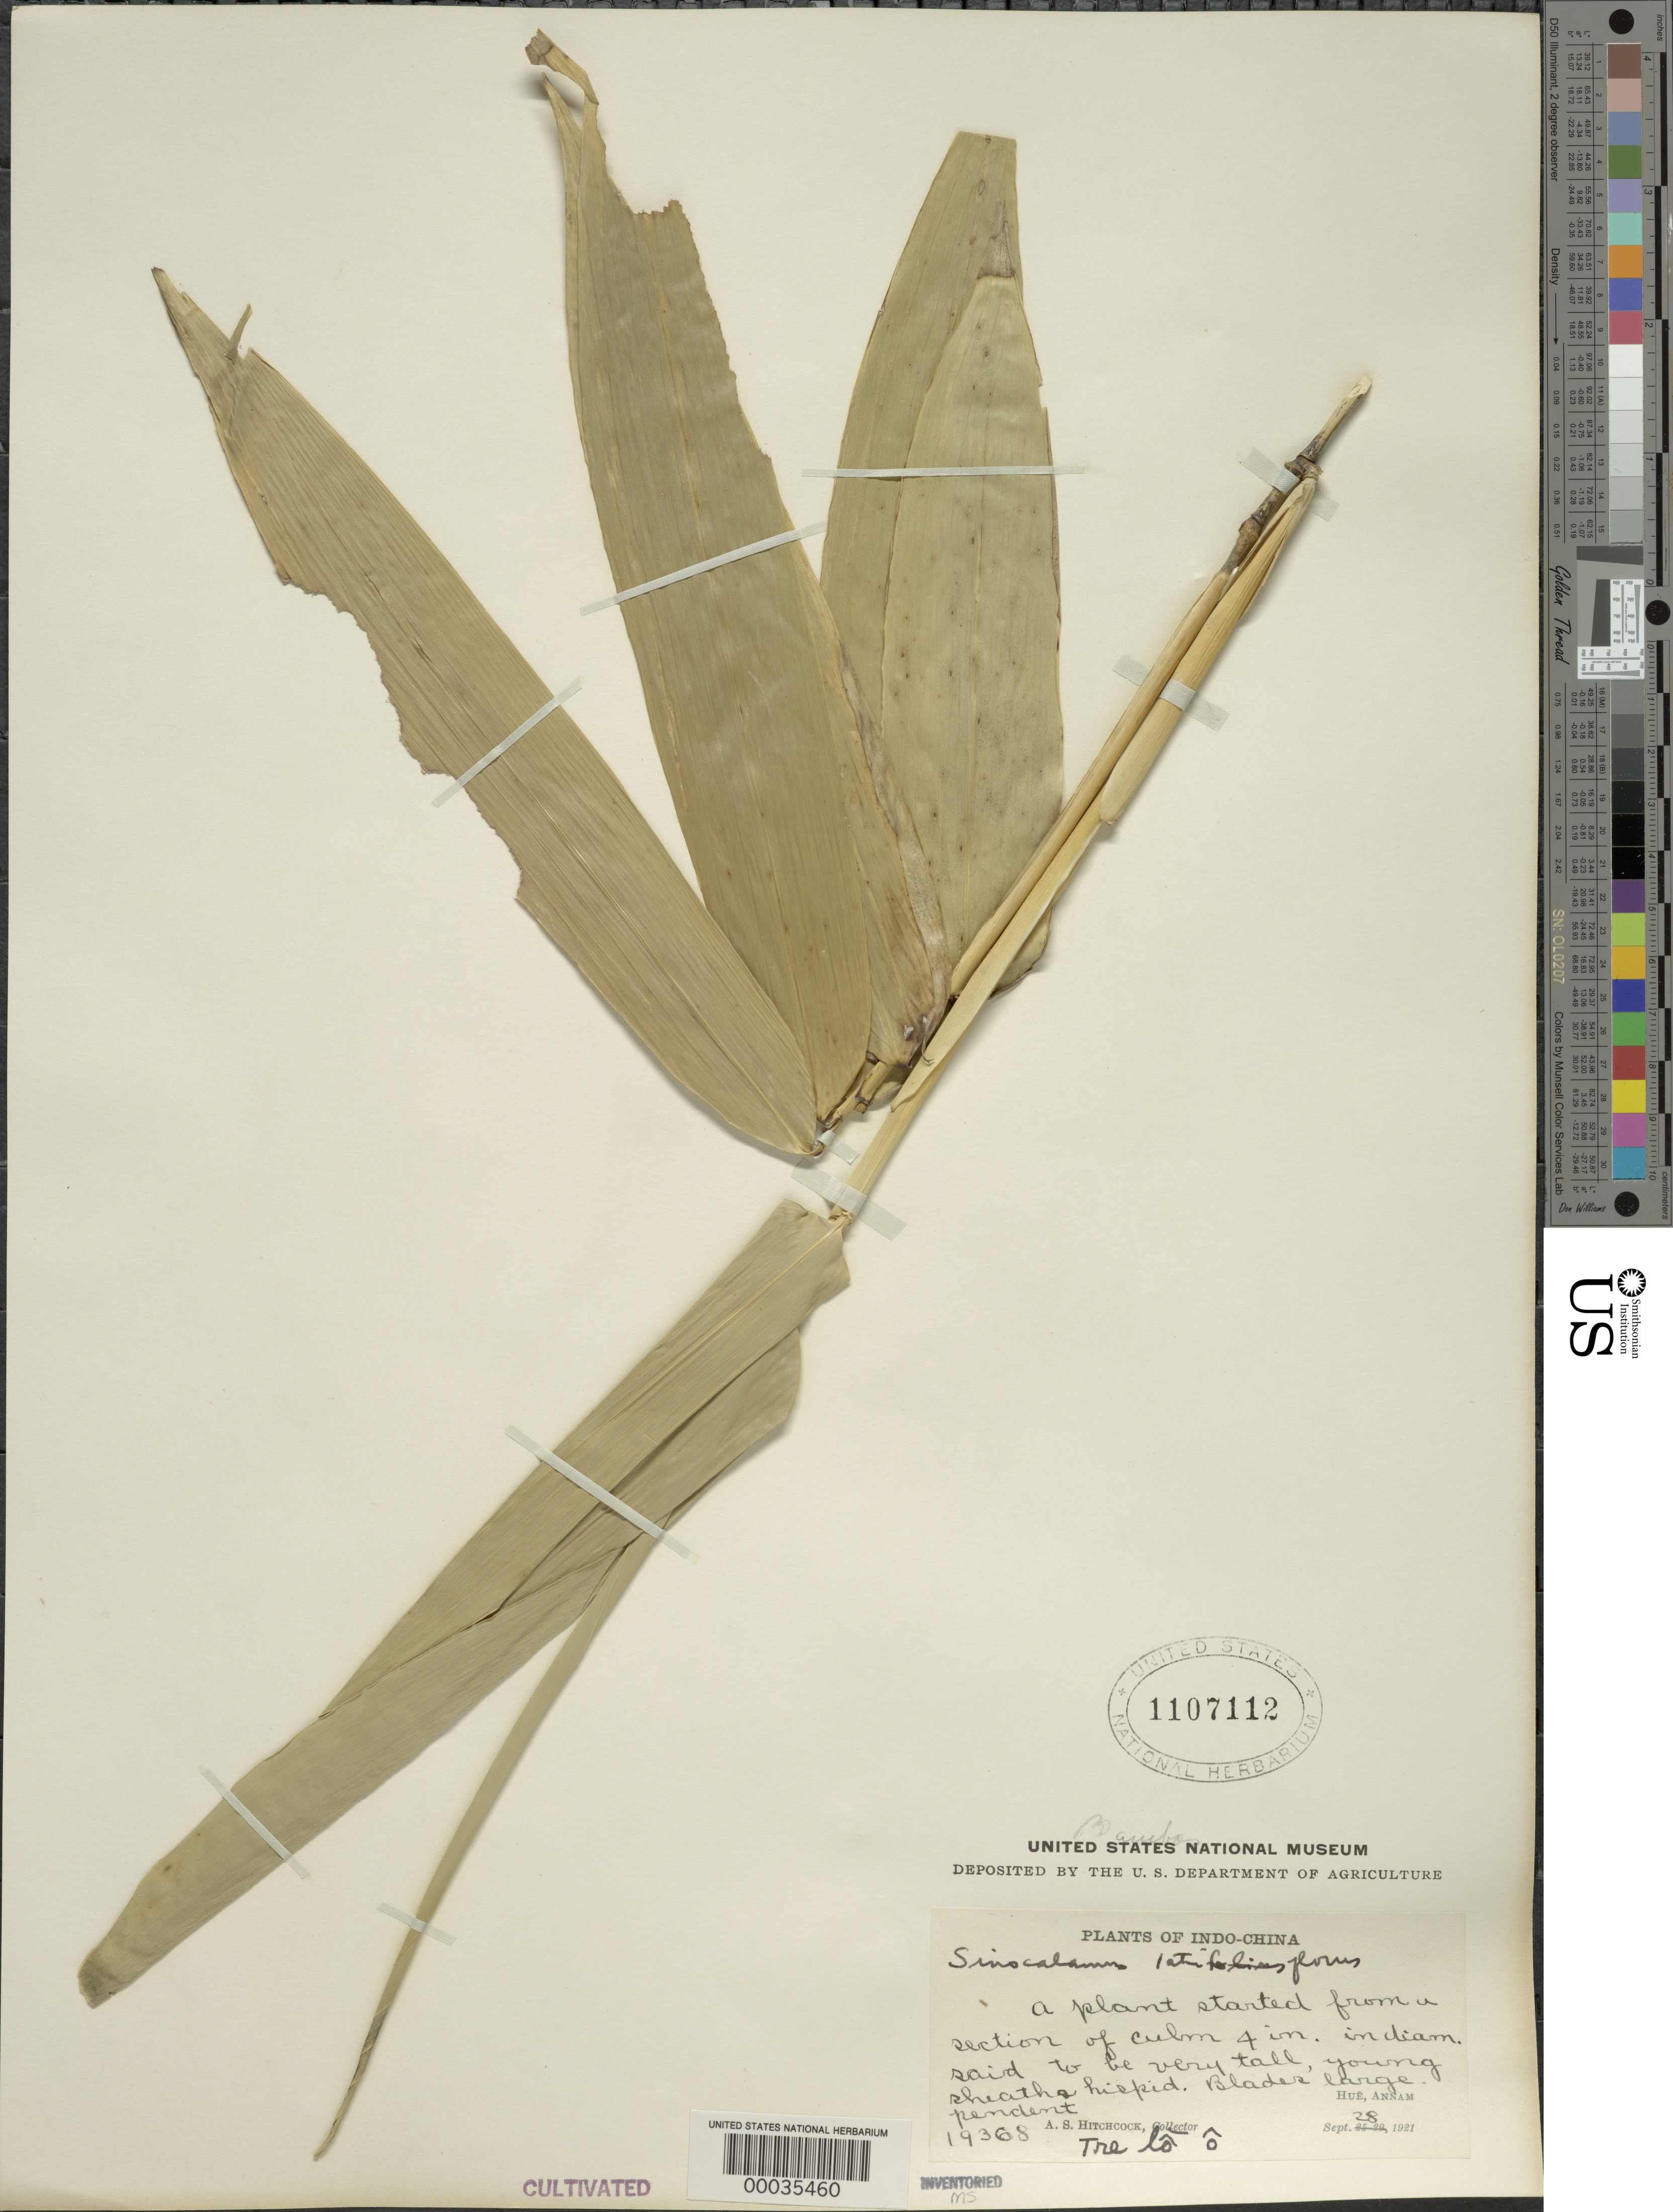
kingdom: Plantae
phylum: Tracheophyta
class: Liliopsida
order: Poales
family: Poaceae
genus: Dendrocalamus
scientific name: Dendrocalamus latiflorus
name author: Munro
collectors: A. S. Hitchcock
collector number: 19368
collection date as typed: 28 Sep 1921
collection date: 1921-09-28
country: Vietnam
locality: Hue, annam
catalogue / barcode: US 1107112